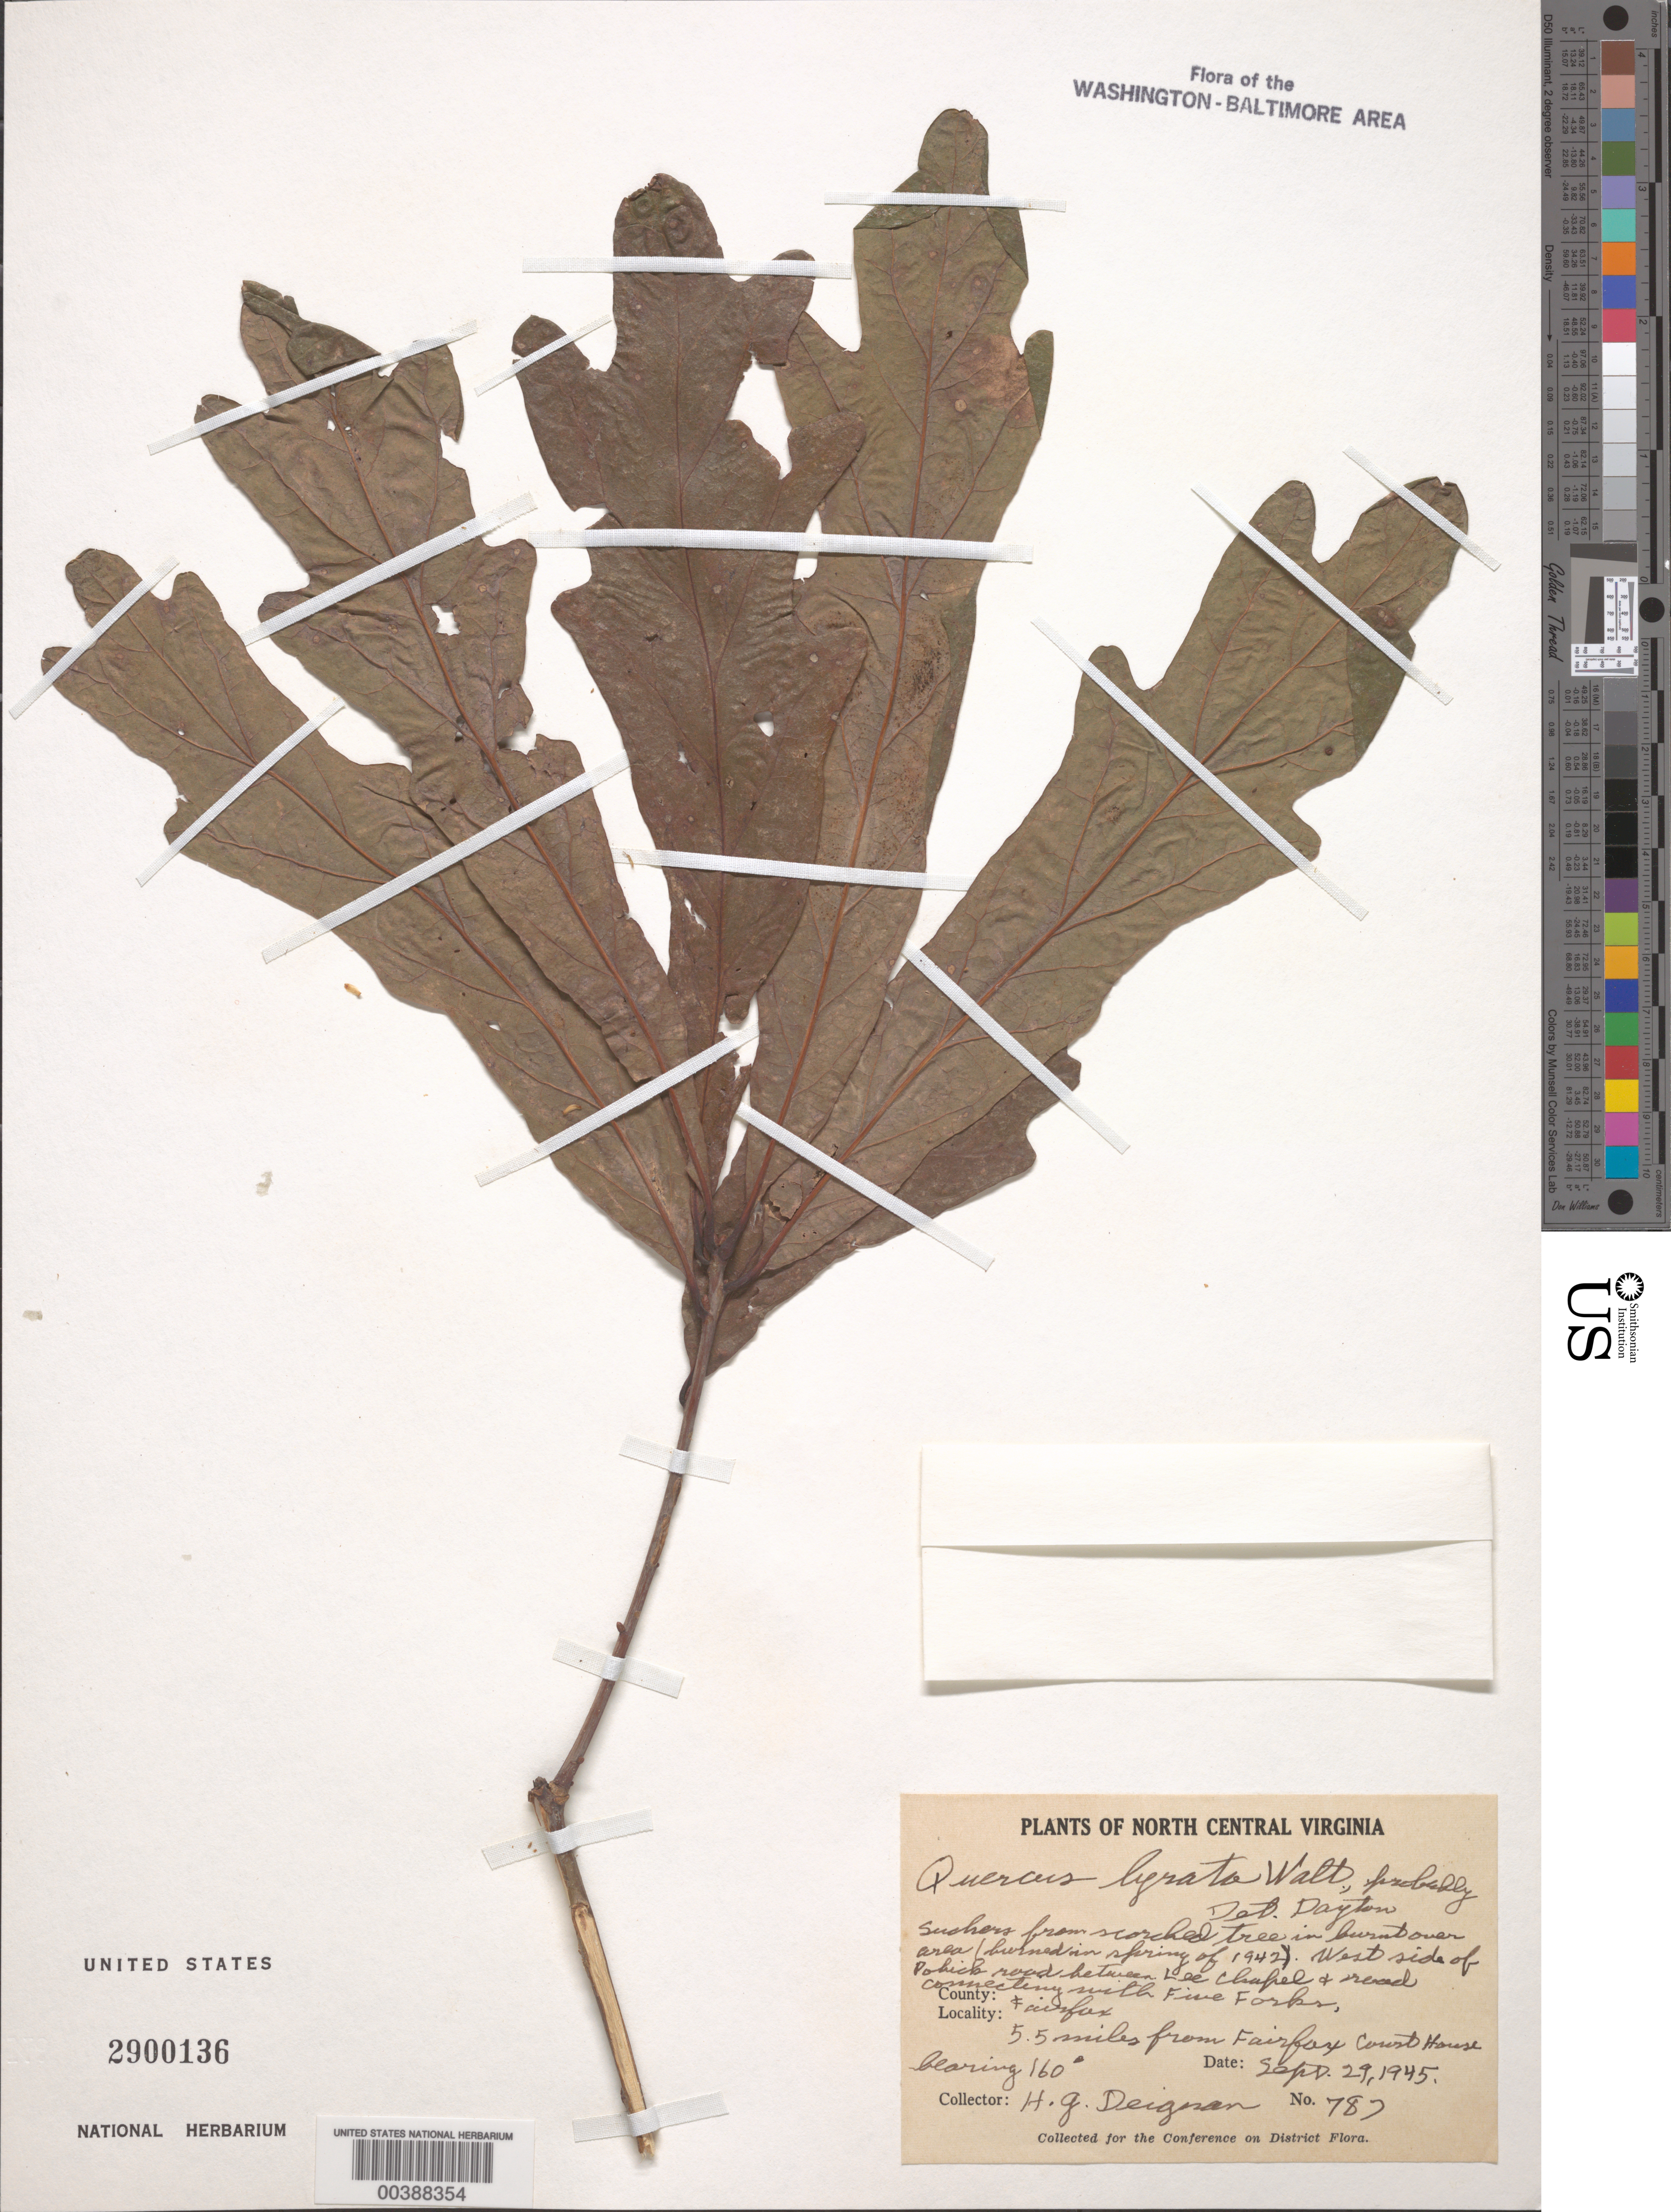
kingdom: Plantae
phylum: Tracheophyta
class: Magnoliopsida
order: Fagales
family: Fagaceae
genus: Quercus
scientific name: Quercus lyrata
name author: Walter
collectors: H. Deignan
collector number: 787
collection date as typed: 29 Sep 1945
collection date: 1945-09-29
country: United States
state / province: Virginia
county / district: Fairfax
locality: Pohick Road, between Lee Chapel and Five Forks connecting road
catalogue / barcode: US 2900136